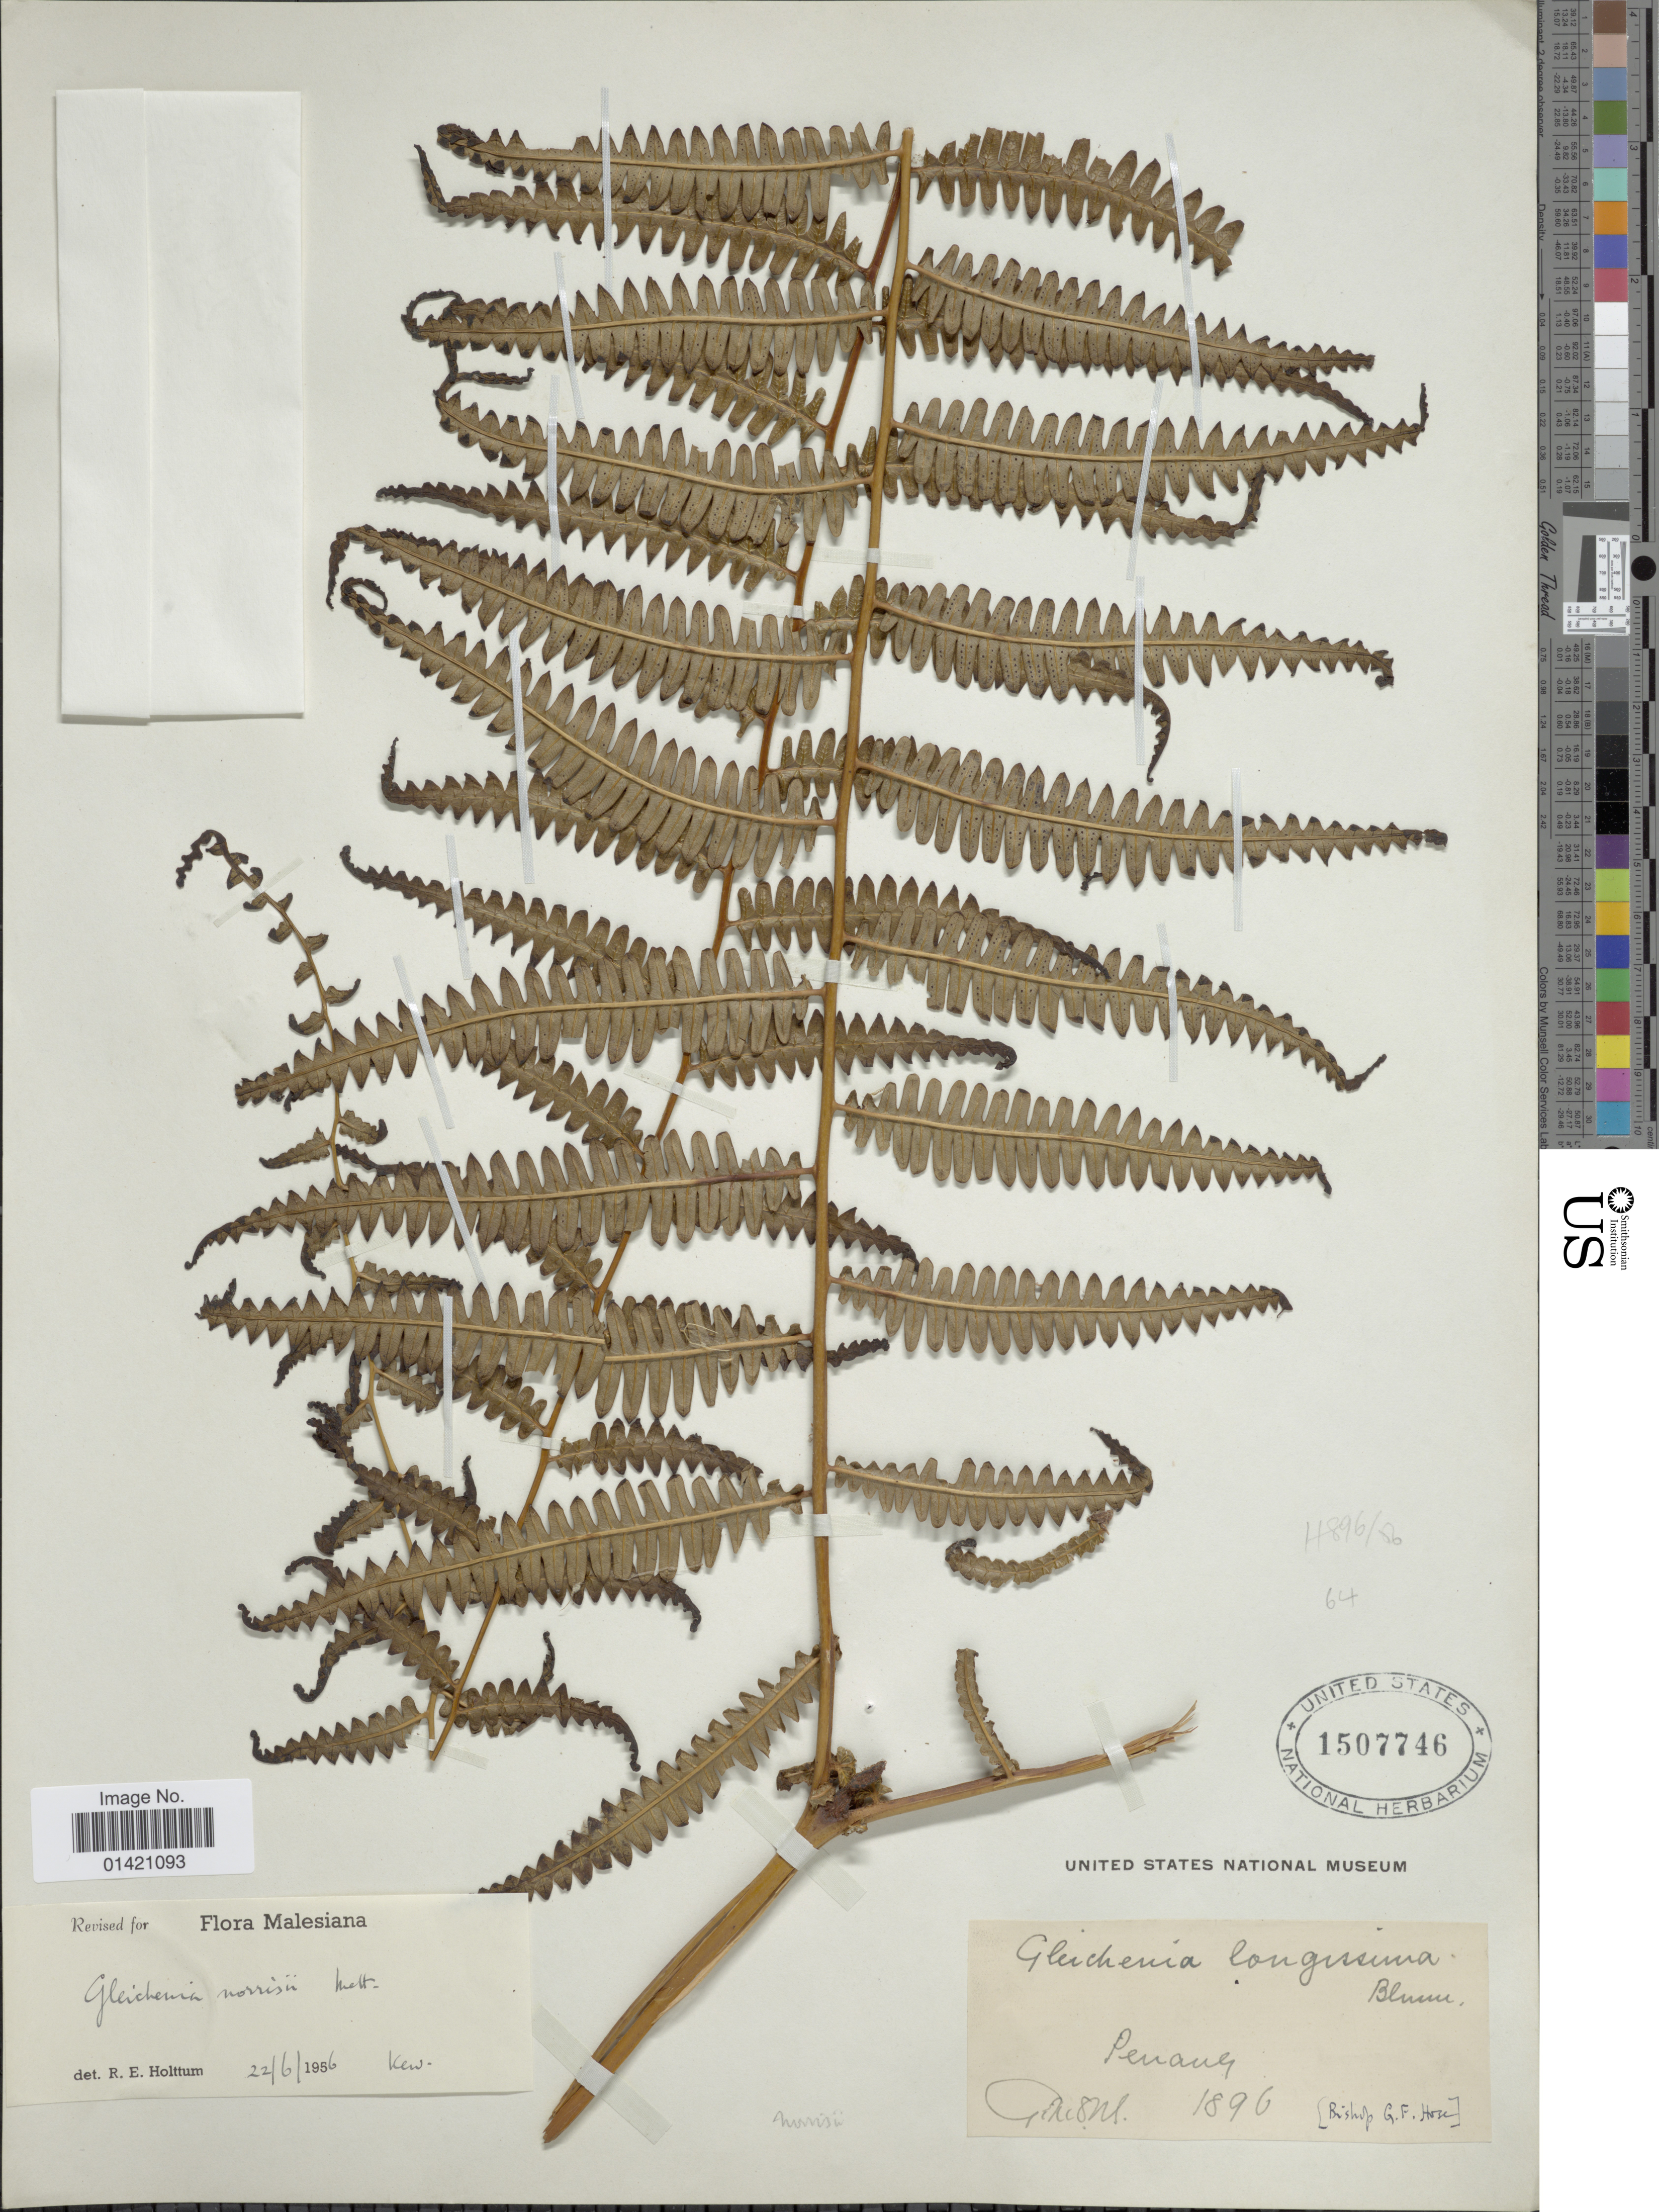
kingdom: Plantae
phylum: Tracheophyta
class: Polypodiopsida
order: Gleicheniales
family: Gleicheniaceae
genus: Diplopterygium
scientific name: Diplopterygium norrisii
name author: (Mett. ex Kuhn) Nakai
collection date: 1896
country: Malaysia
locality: Penang.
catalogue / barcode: US 1507746